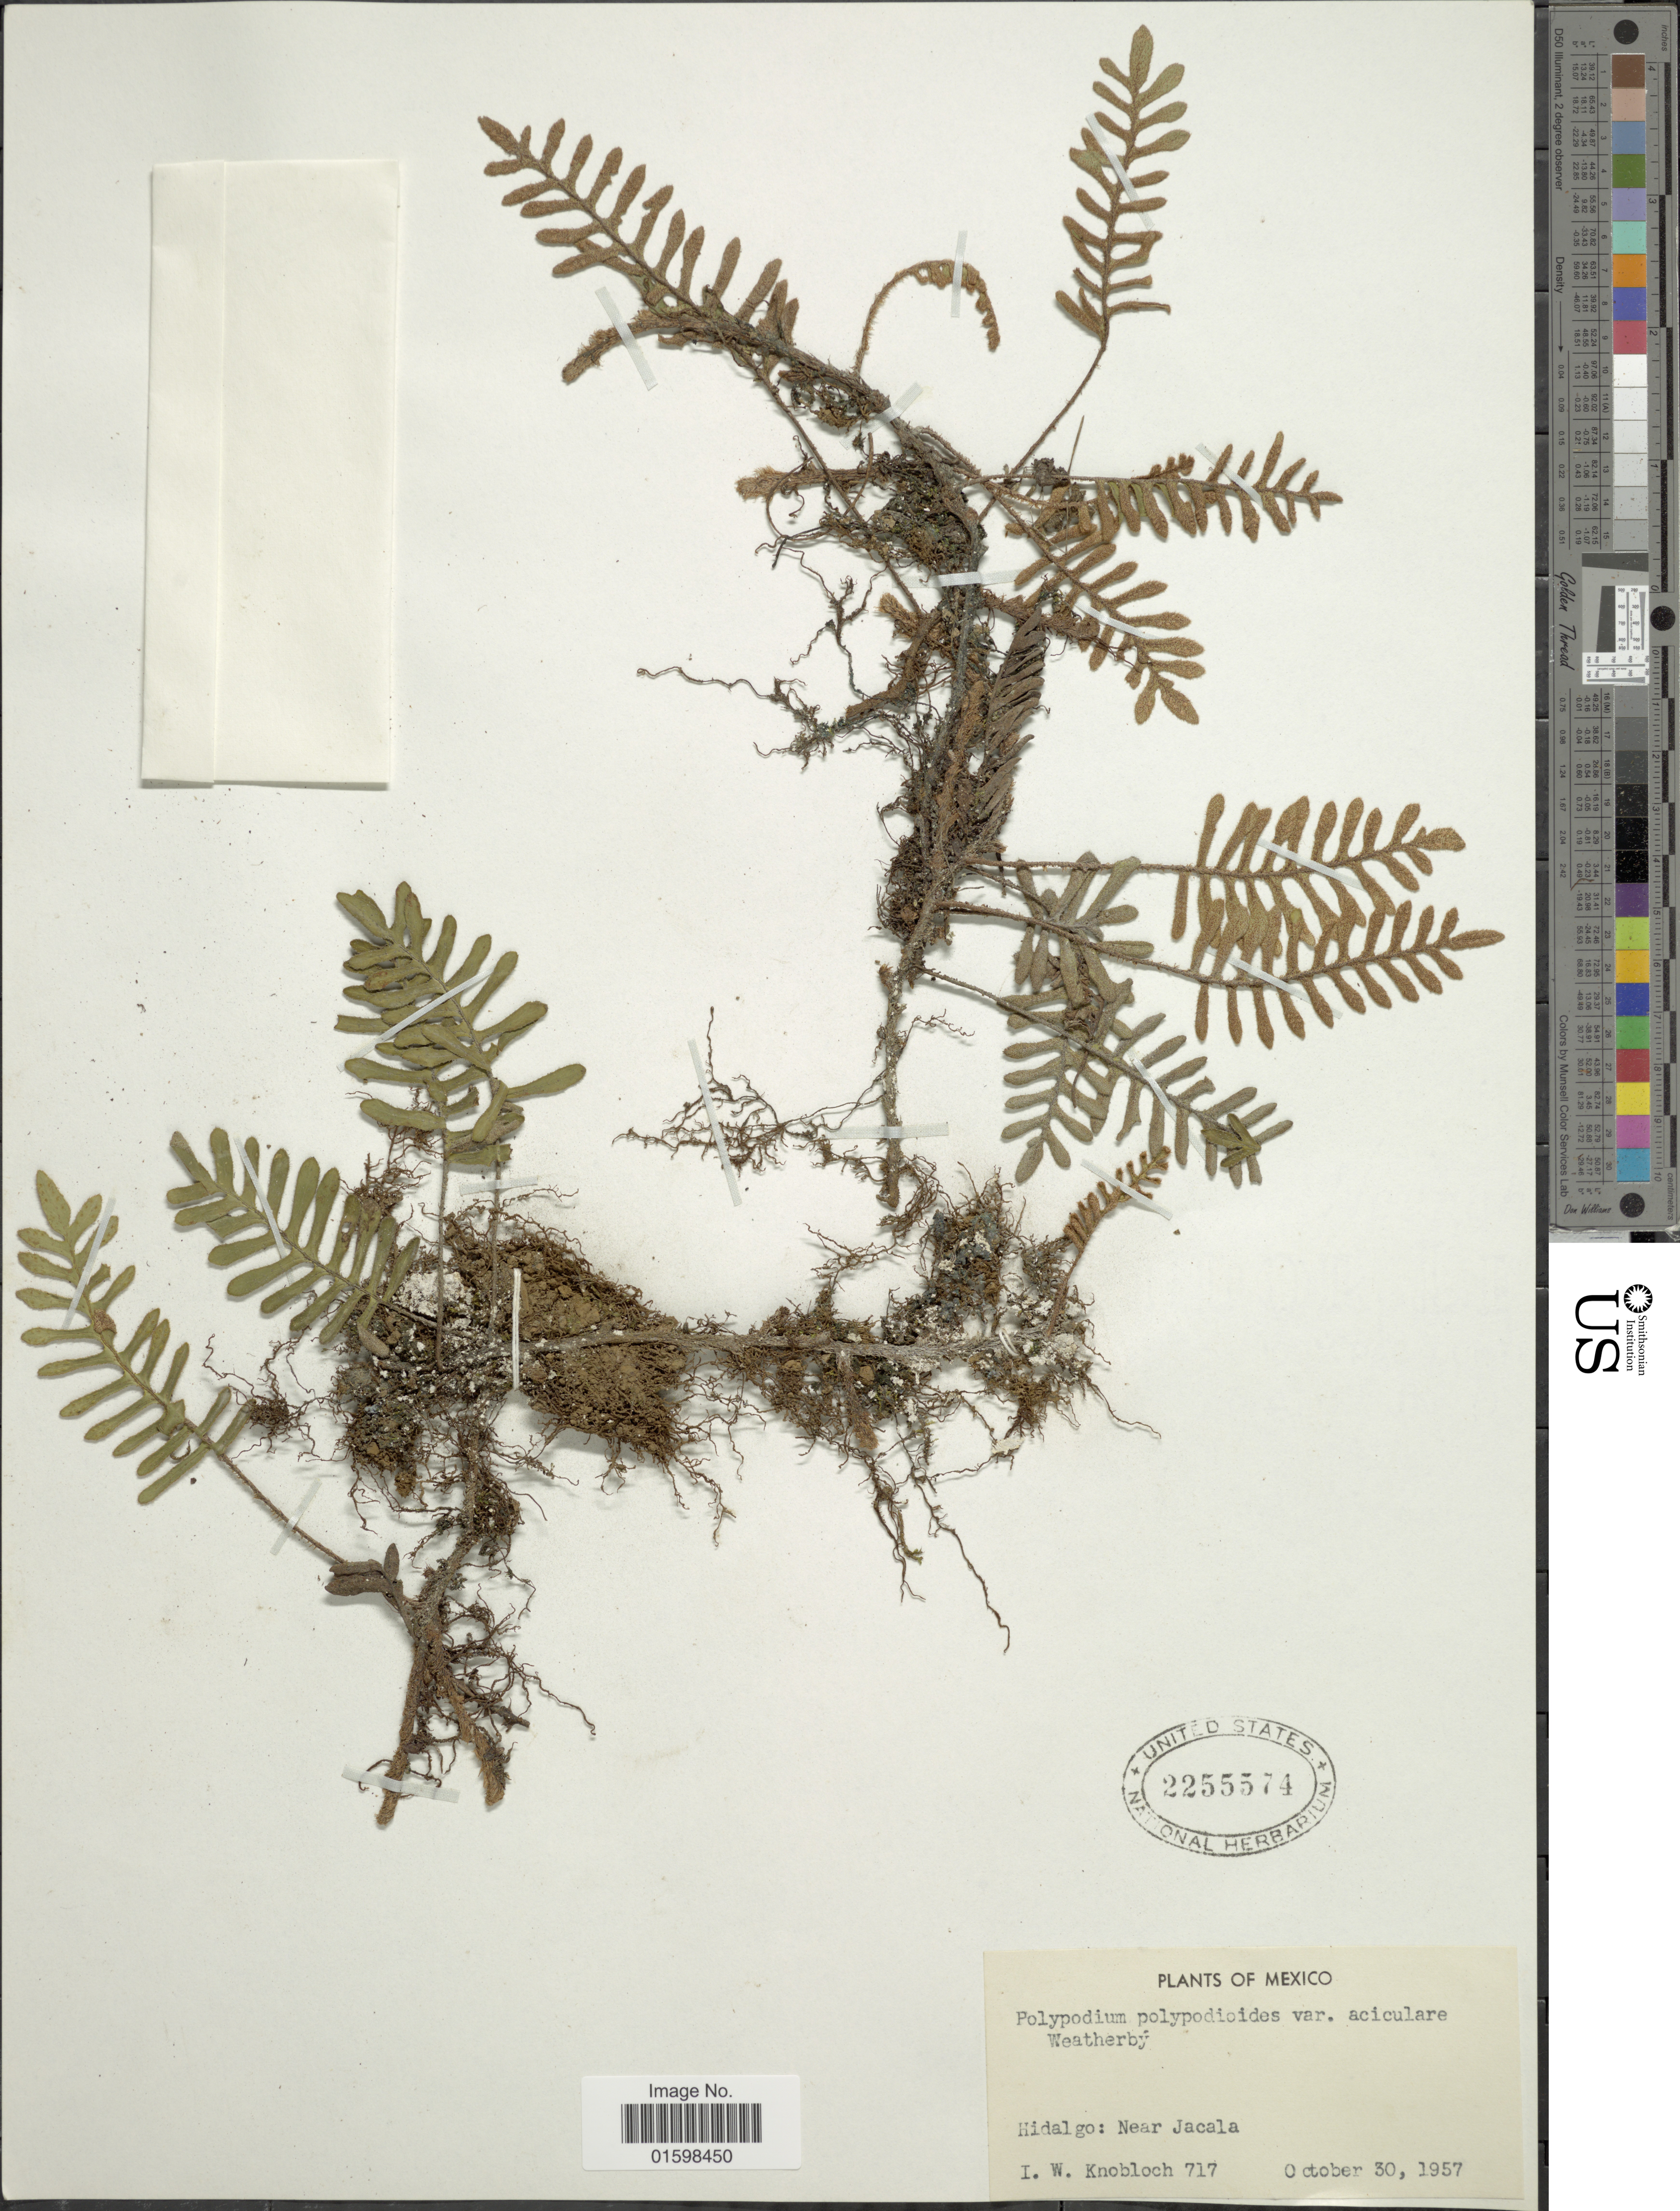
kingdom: Plantae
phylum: Tracheophyta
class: Polypodiopsida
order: Polypodiales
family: Polypodiaceae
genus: Pleopeltis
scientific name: Pleopeltis polypodioides var. acicularis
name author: (Weath.) E.G. Andrews & Windham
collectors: I. W. Knobloch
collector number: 717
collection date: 1957-10-30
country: Mexico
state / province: Hidalgo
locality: Near Kacala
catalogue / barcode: US 2255574